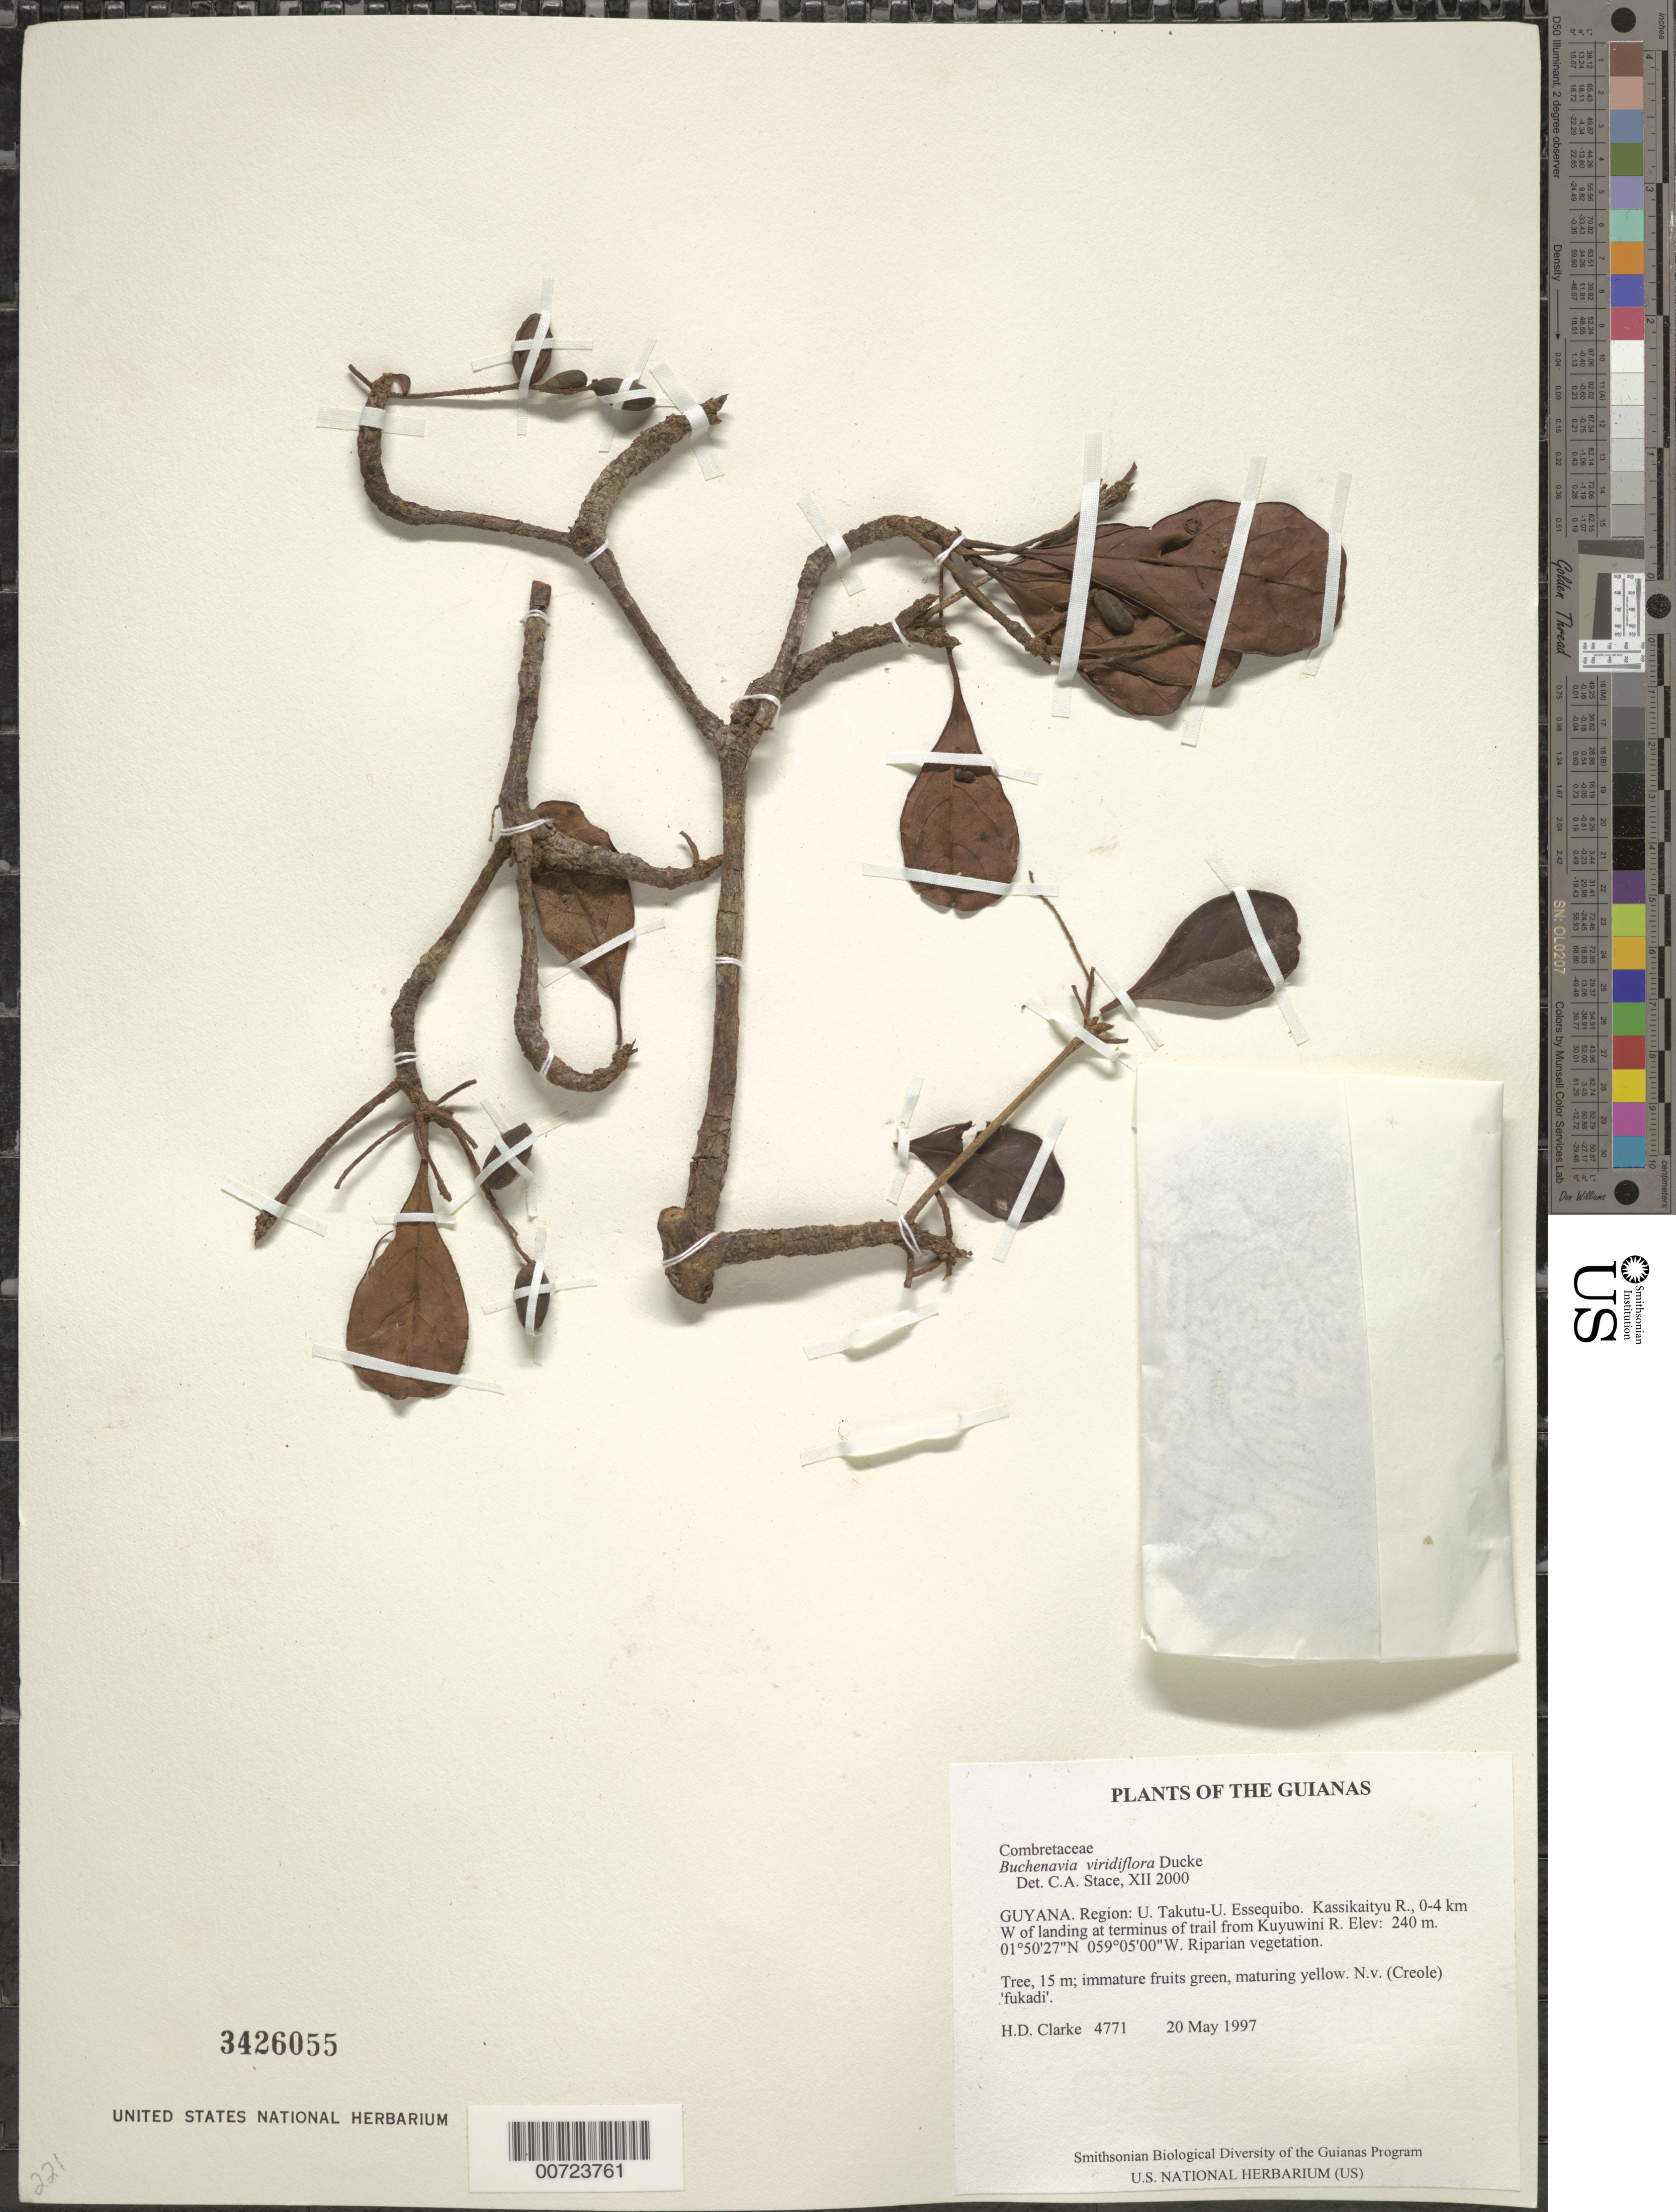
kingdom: Plantae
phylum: Tracheophyta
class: Magnoliopsida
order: Myrtales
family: Combretaceae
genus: Terminalia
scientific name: Terminalia viridiflora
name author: (Ducke) Gere & Boatwr.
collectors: H. D. Clarke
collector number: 4771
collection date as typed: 20 May 1997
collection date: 1997-05-20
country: Guyana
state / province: U. Takutu-U. Essequibo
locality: Kassikaityu R., 0-4 km W of landing at terminus of trail from Kuyuwini R.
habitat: Riparian vegetation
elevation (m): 240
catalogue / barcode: US 3426055